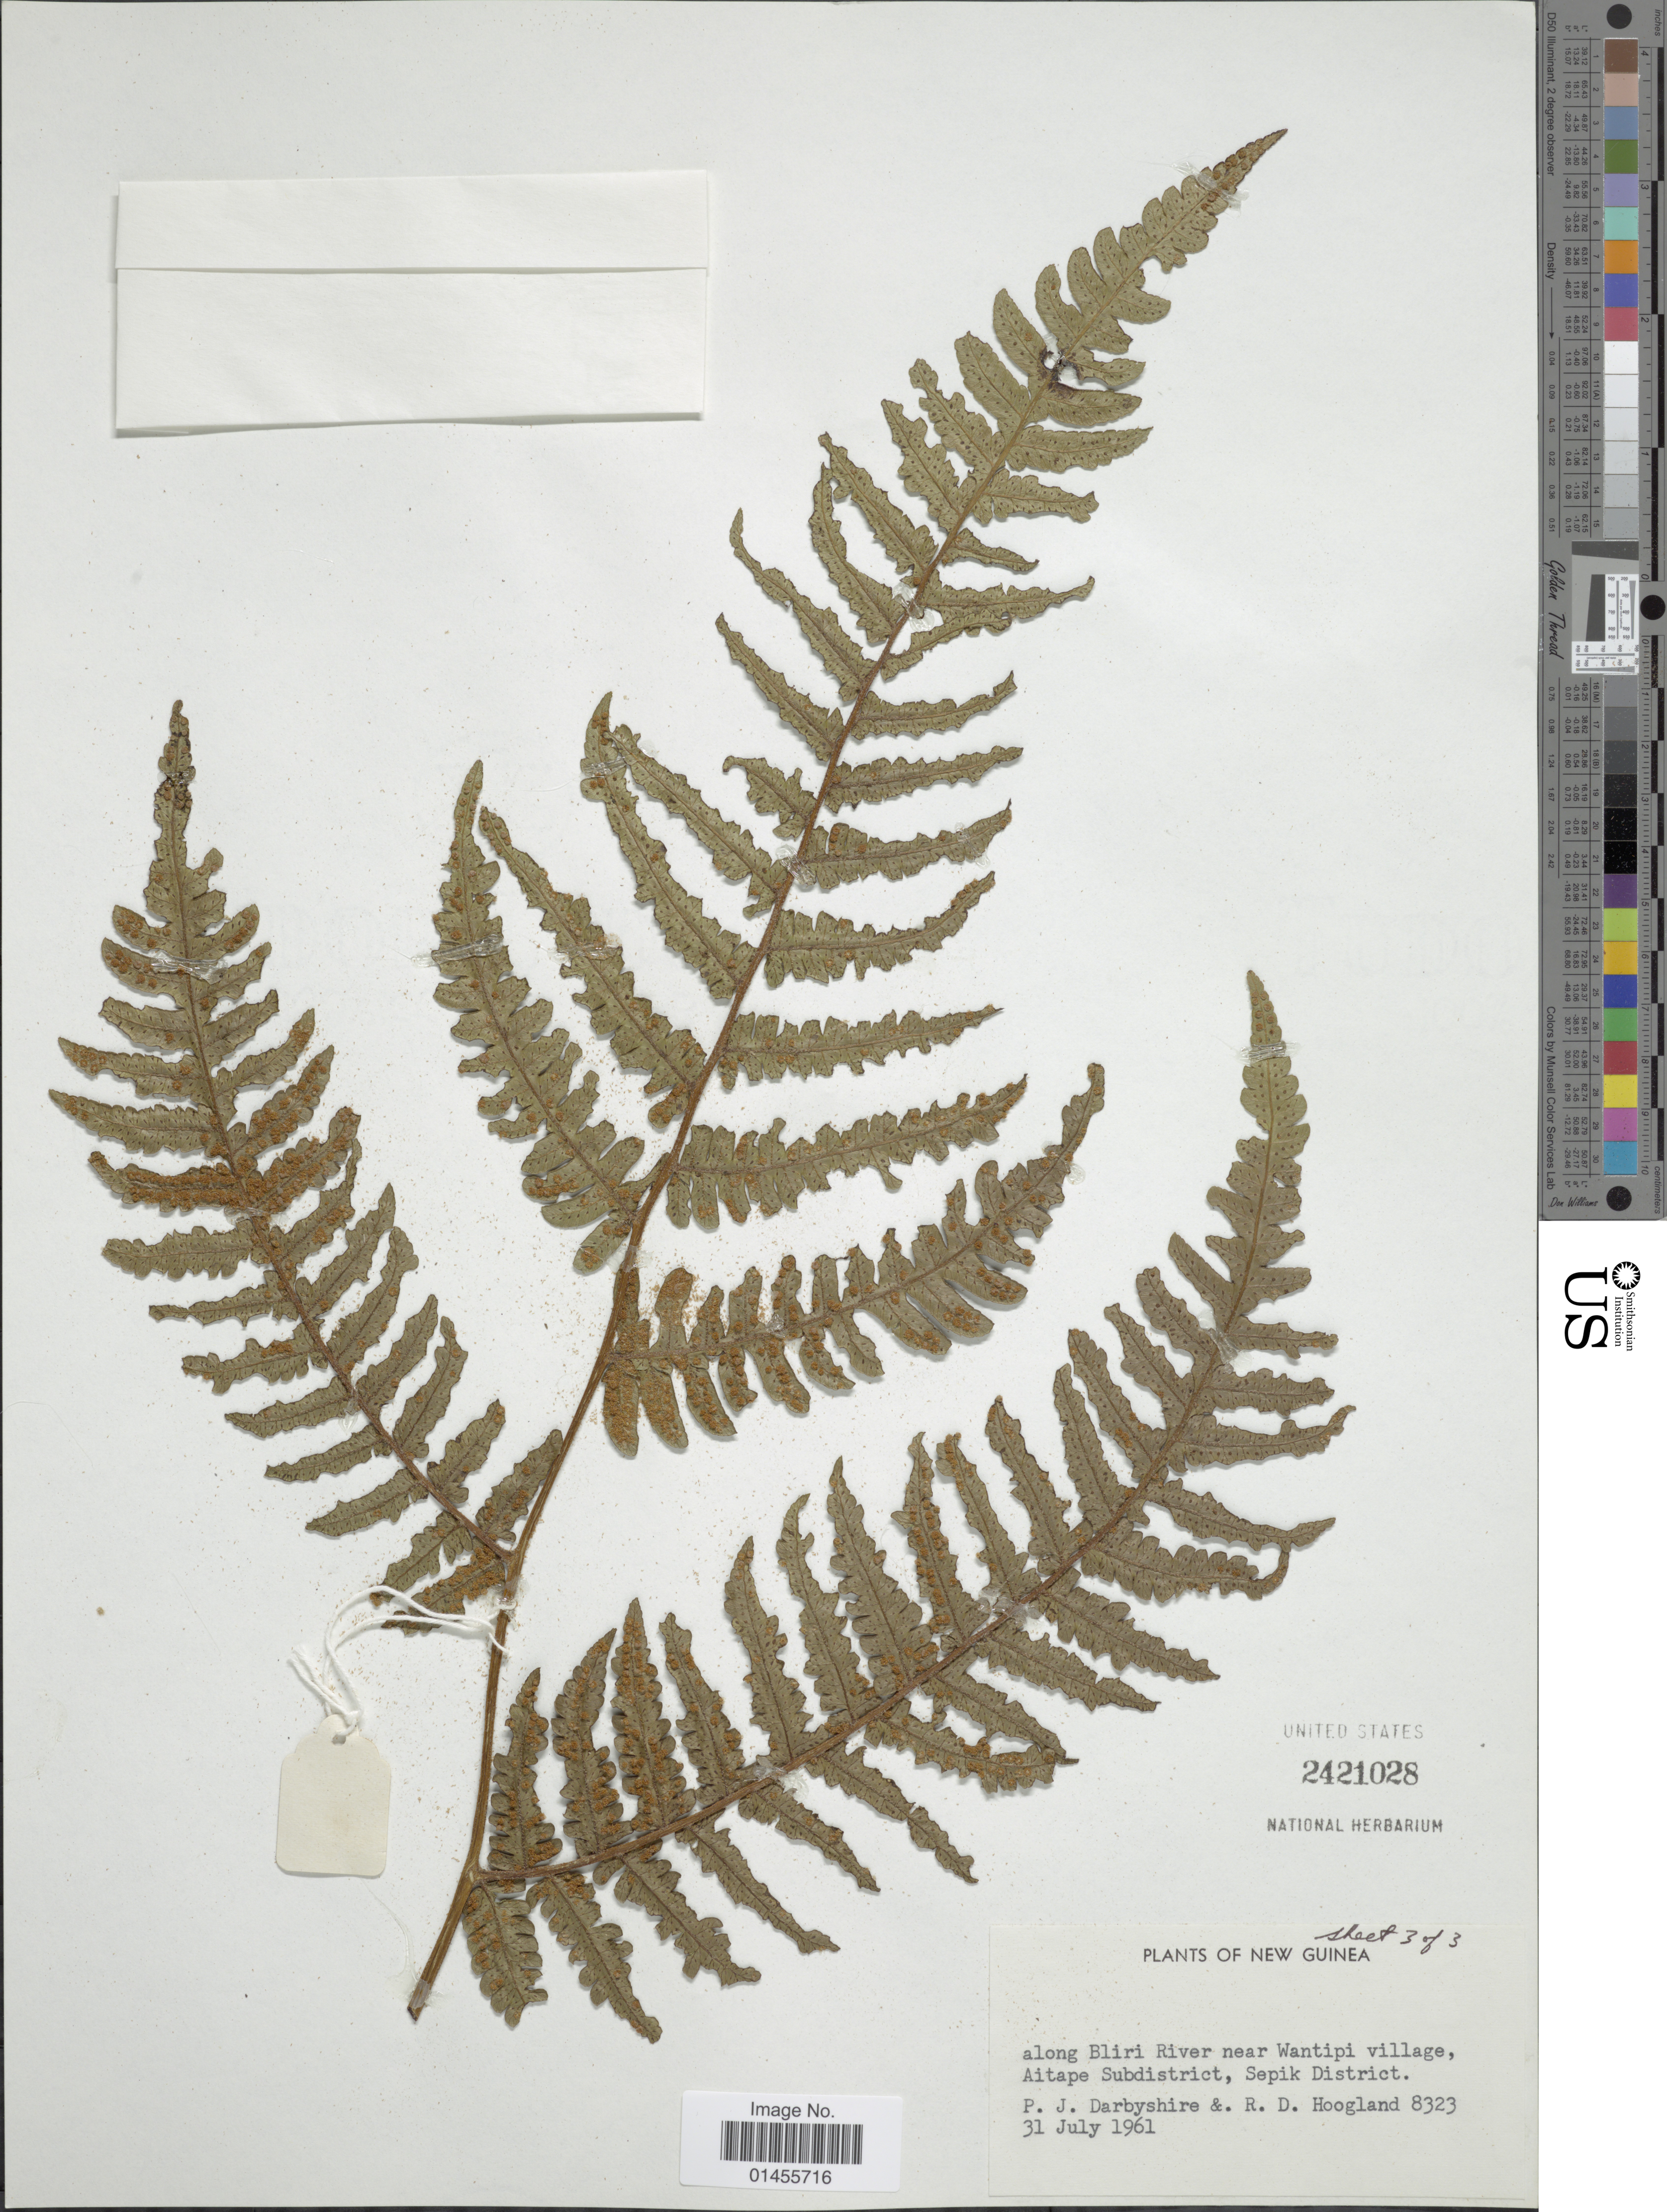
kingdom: Plantae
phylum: Tracheophyta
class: Polypodiopsida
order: Cyatheales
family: Cyatheaceae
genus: Alsophila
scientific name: Alsophila sp.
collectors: P. Darbyshire & R. D. Hoogland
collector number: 8323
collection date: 1961-07-31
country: Papua New Guinea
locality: New Guinea. Along Bliri River near Wantipi village, Aitape Subdistrict, Sepik District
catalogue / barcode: US 2421028